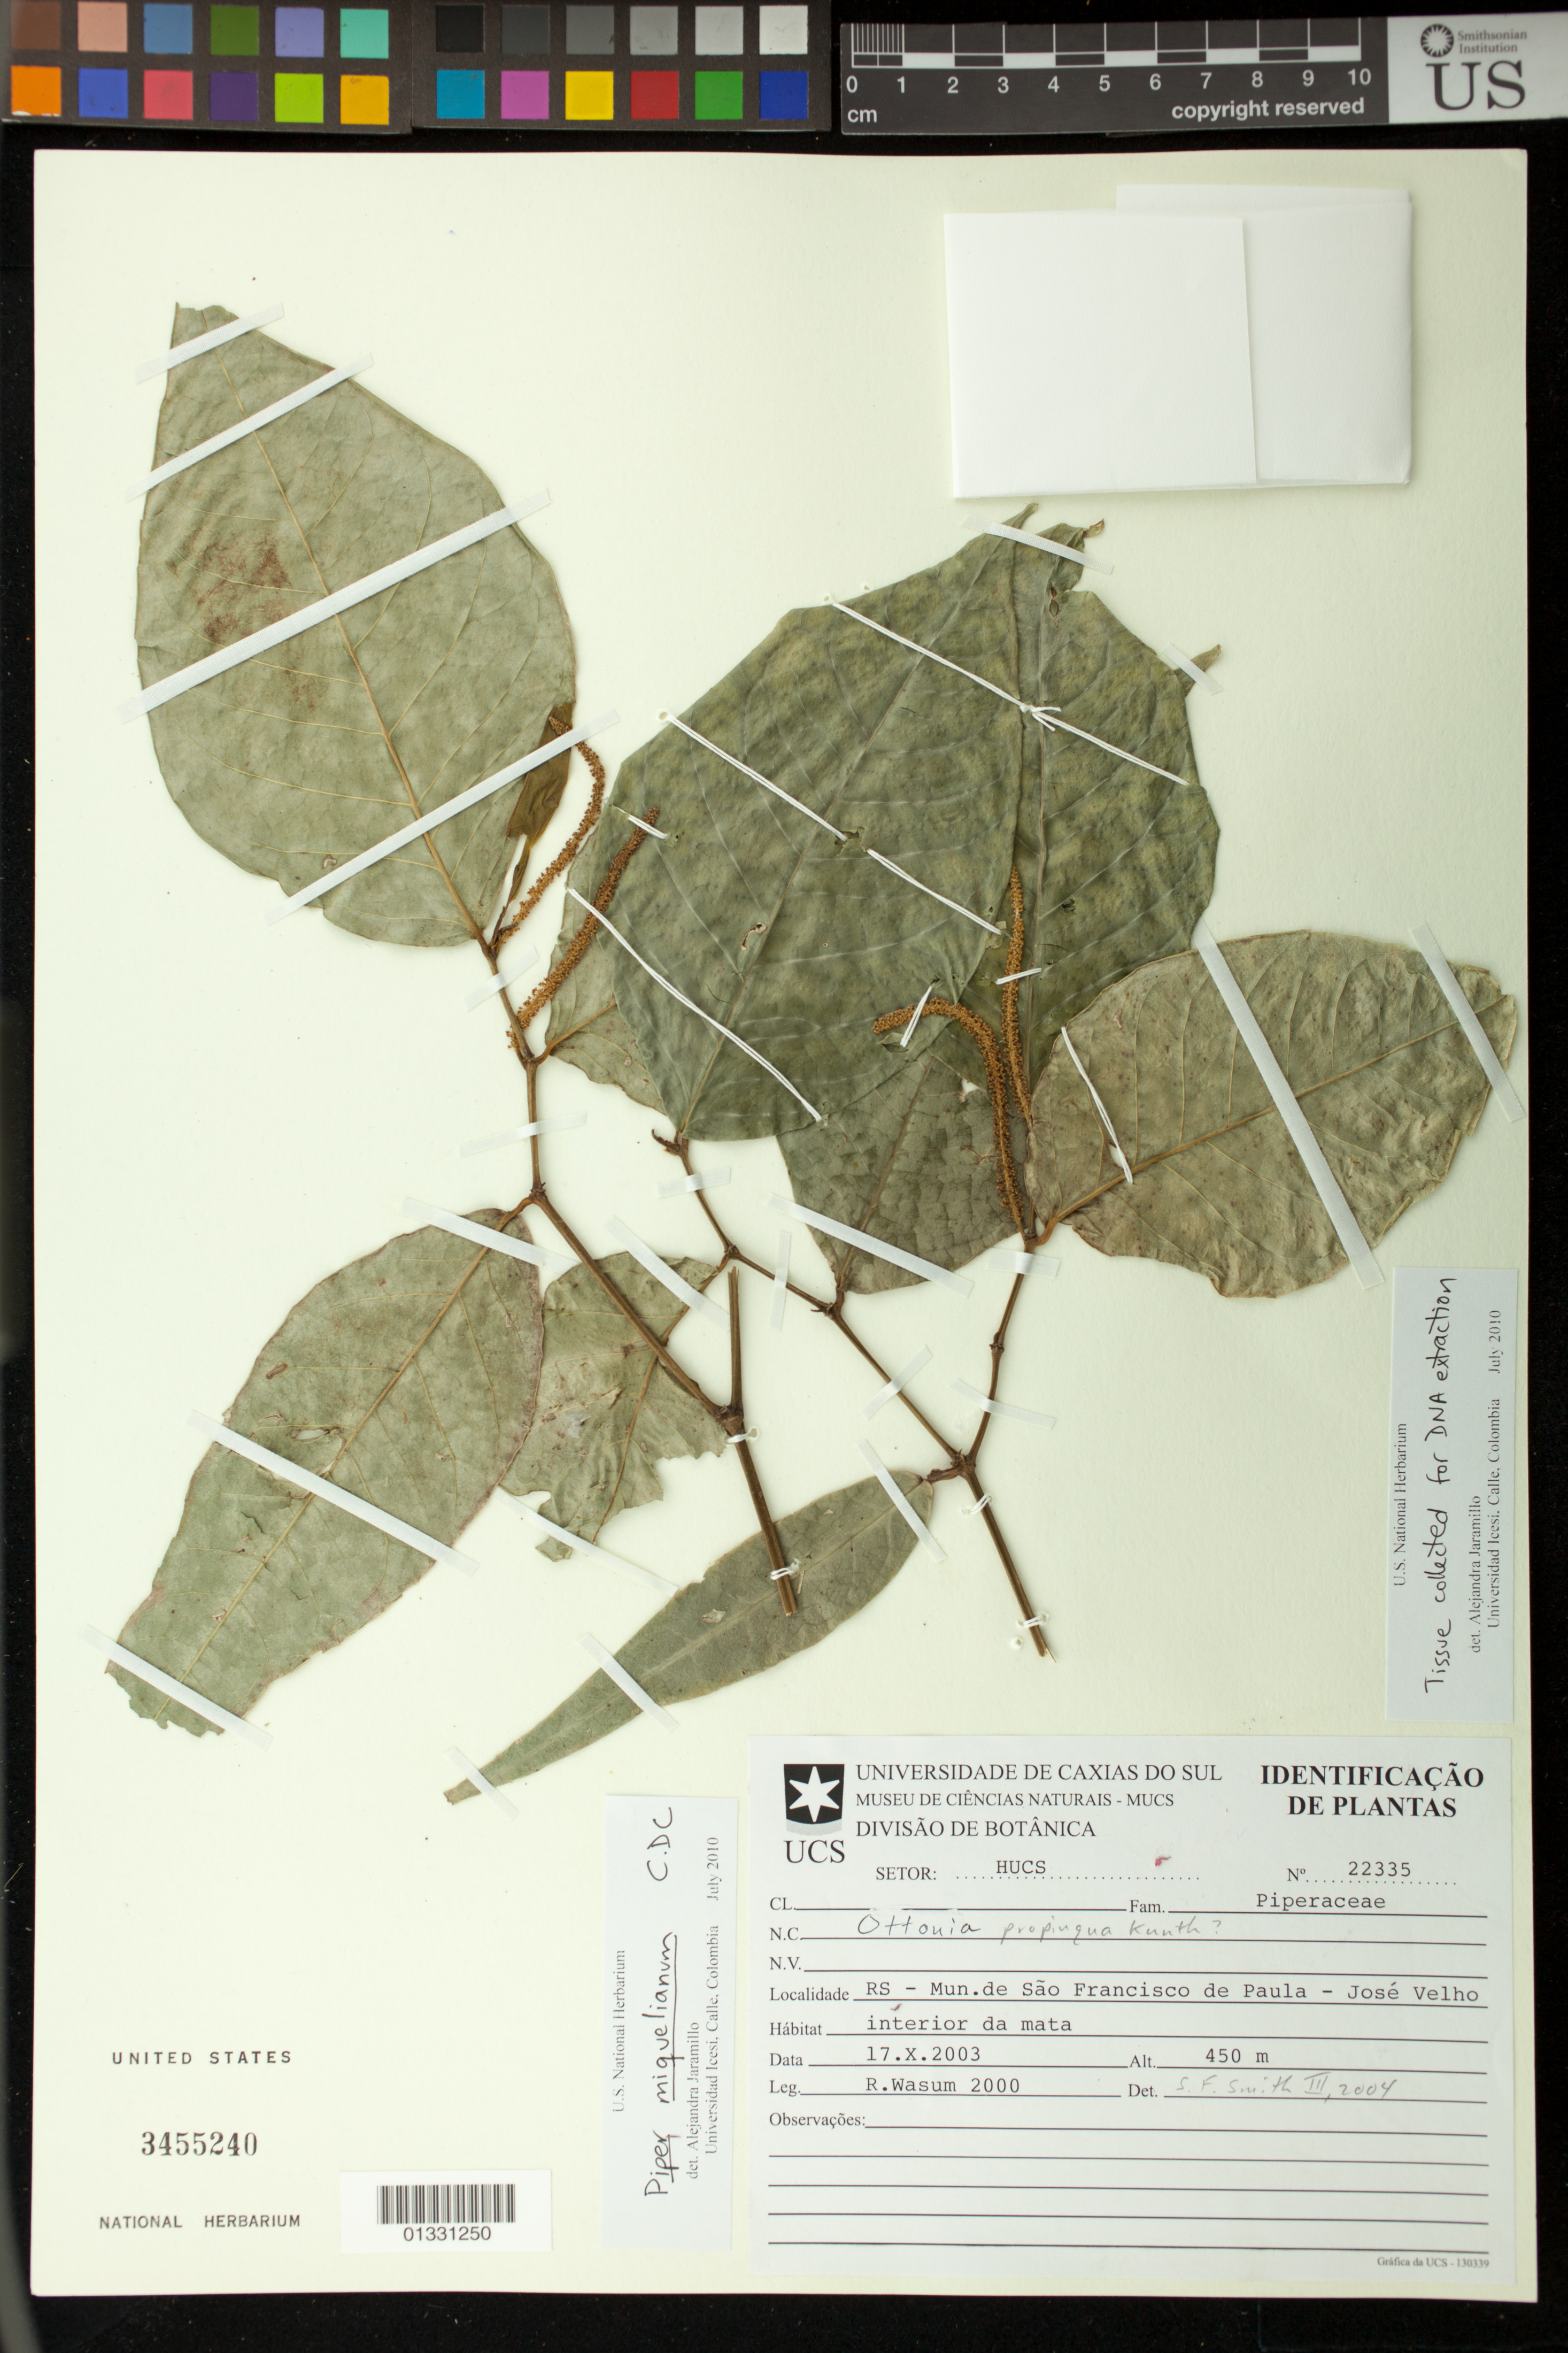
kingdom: Plantae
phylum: Tracheophyta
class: Magnoliopsida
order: Piperales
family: Piperaceae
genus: Piper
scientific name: Piper propinquum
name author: C. DC.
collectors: R. Wasum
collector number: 2000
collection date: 2003-10-17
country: Brazil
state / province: Rio Grande do Sul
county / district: São Francisco de Paula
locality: José Velho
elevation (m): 450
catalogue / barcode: US 3455240